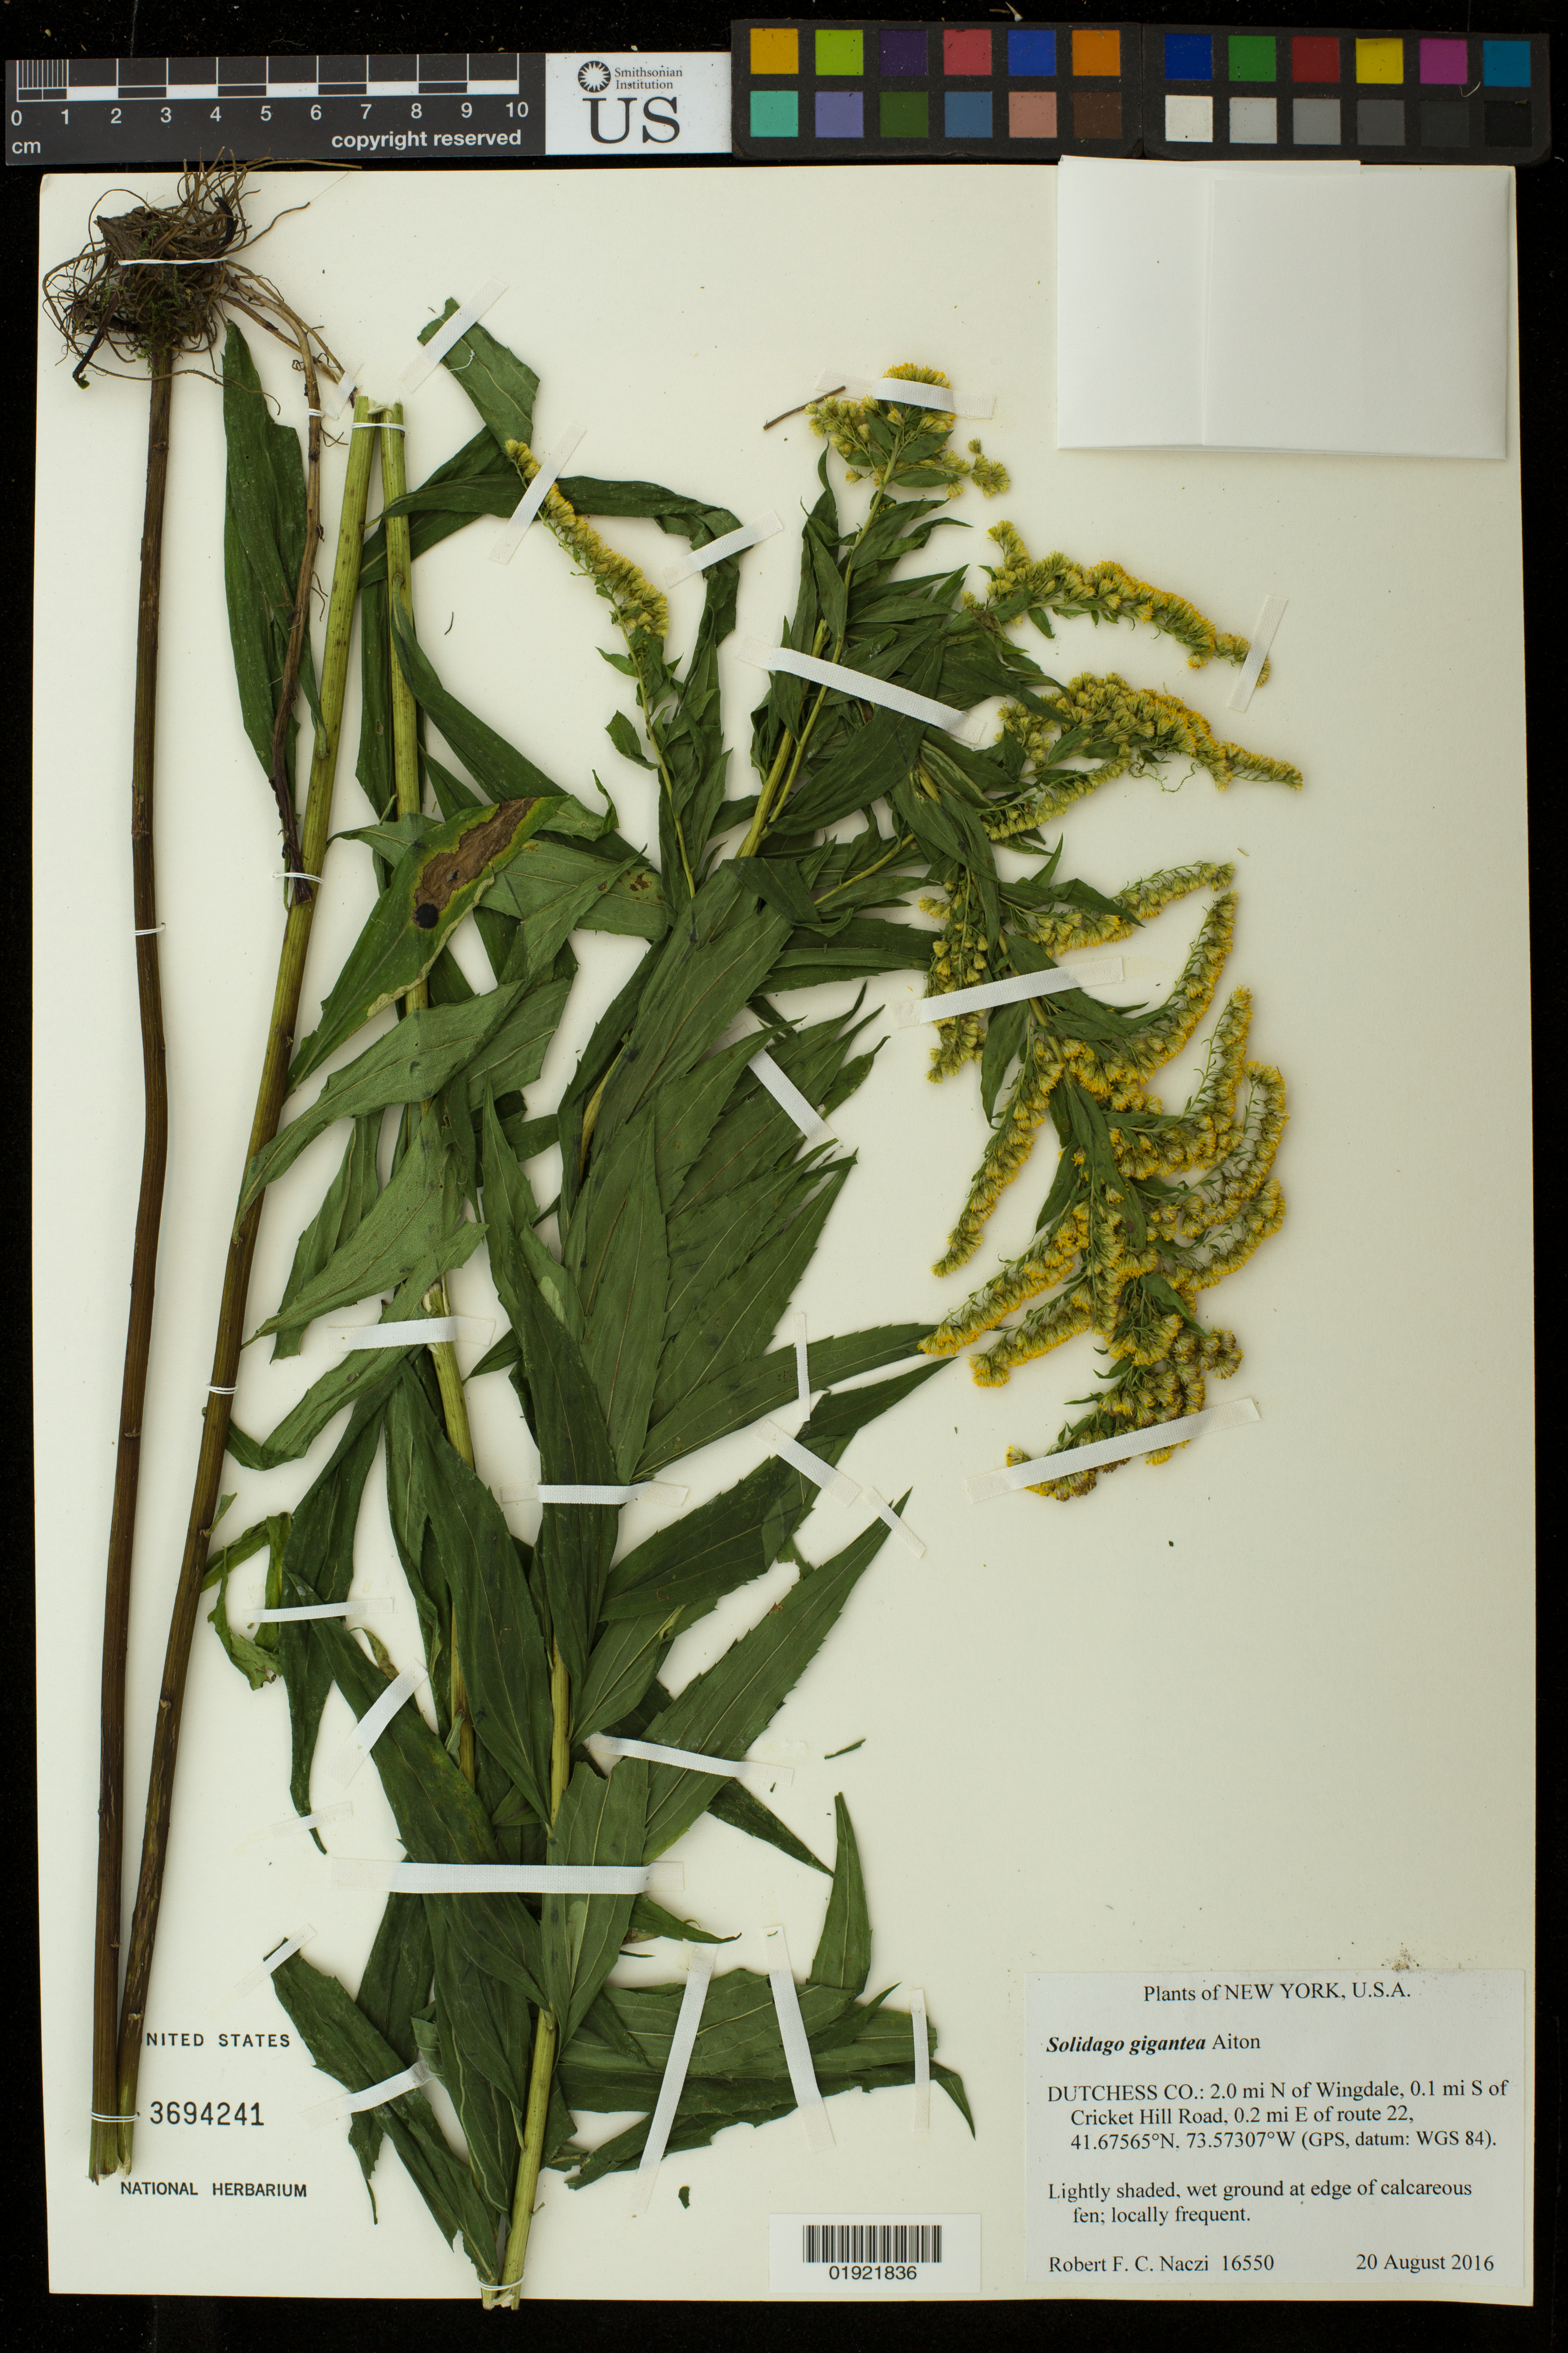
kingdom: Plantae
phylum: Tracheophyta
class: Magnoliopsida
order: Asterales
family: Asteraceae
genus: Solidago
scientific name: Solidago gigantea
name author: Aiton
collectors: R. F. C. Naczi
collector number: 16550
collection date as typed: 20 August 2016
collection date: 2016-08-20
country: United States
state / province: New York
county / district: Dutchess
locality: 2.0 mi N of Wingdale, 0.1 mi S of Cricket Hill Road, 0.2 mi E of route 22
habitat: lightly shaded, wet ground at edge of calcareous fen.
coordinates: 41.67565 N, 73.57307 W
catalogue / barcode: US 3694241